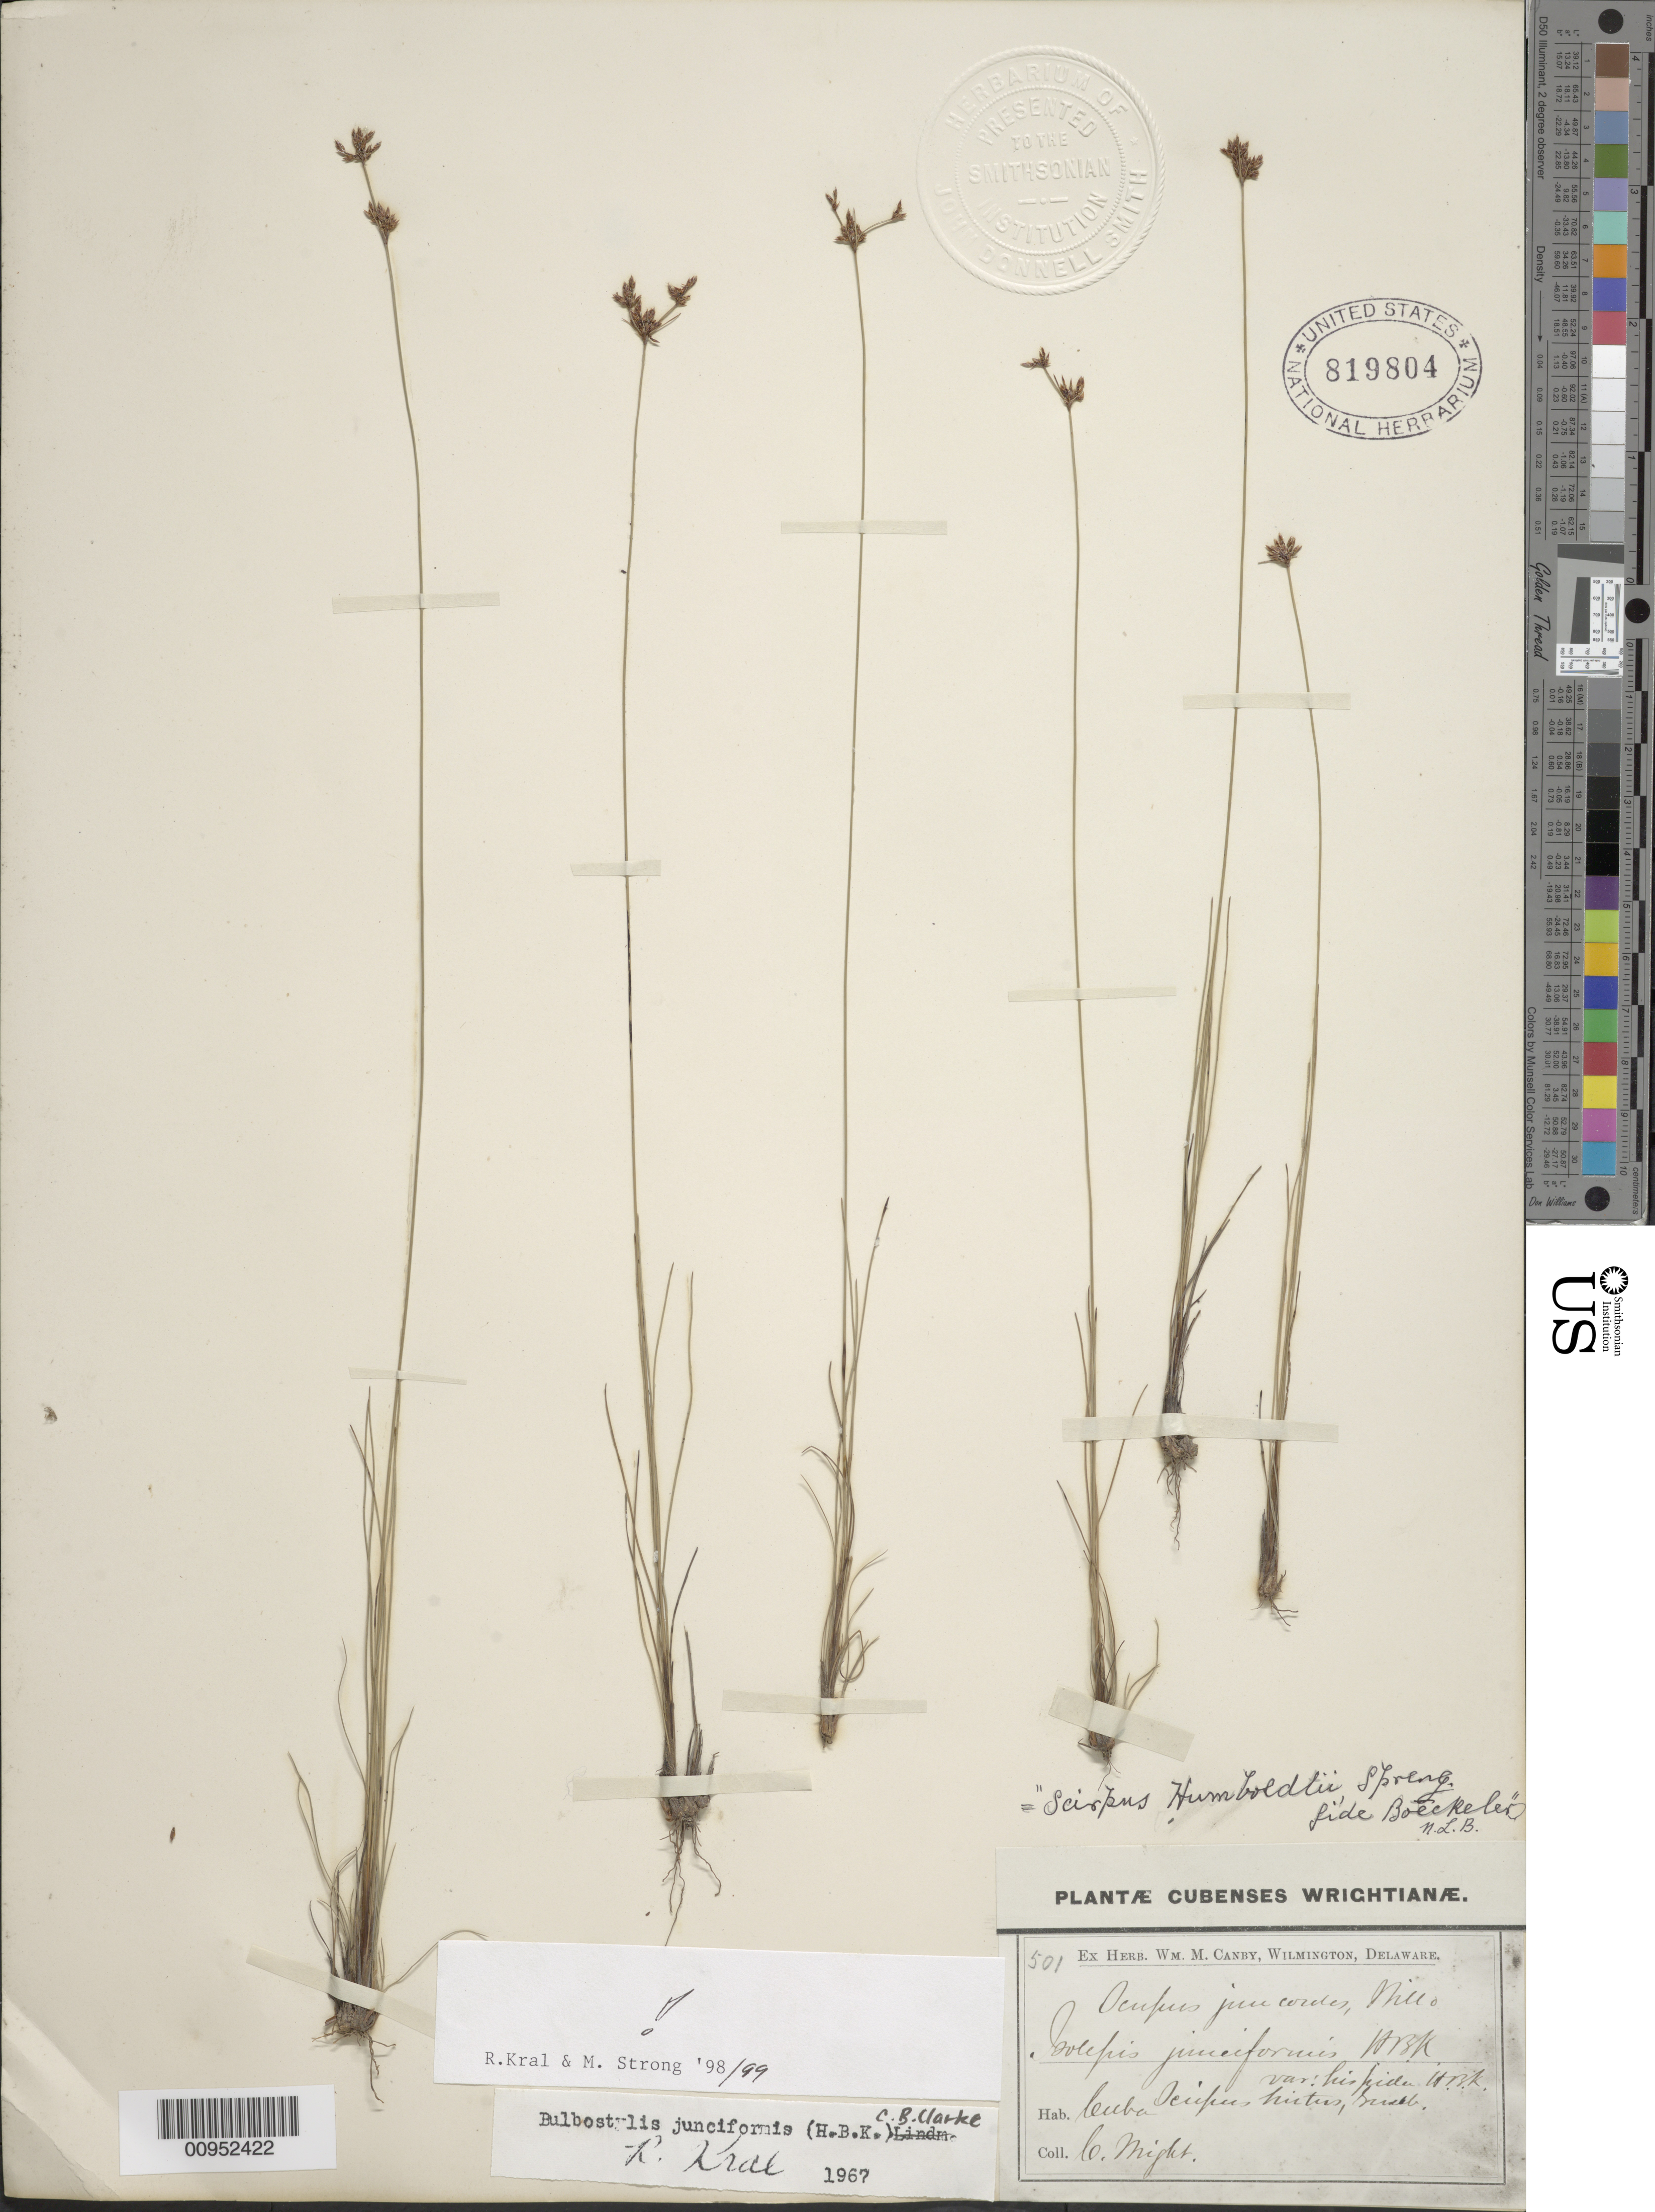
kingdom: Plantae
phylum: Tracheophyta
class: Liliopsida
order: Poales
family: Cyperaceae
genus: Bulbostylis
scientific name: Bulbostylis junciformis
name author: (Kunth) C.B. Clarke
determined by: Strong, M. T., (US), Smithsonian Institution - National Museum of Natural History (UNITED STATES)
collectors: C. Wright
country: Cuba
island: Cuba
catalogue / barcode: US 819804